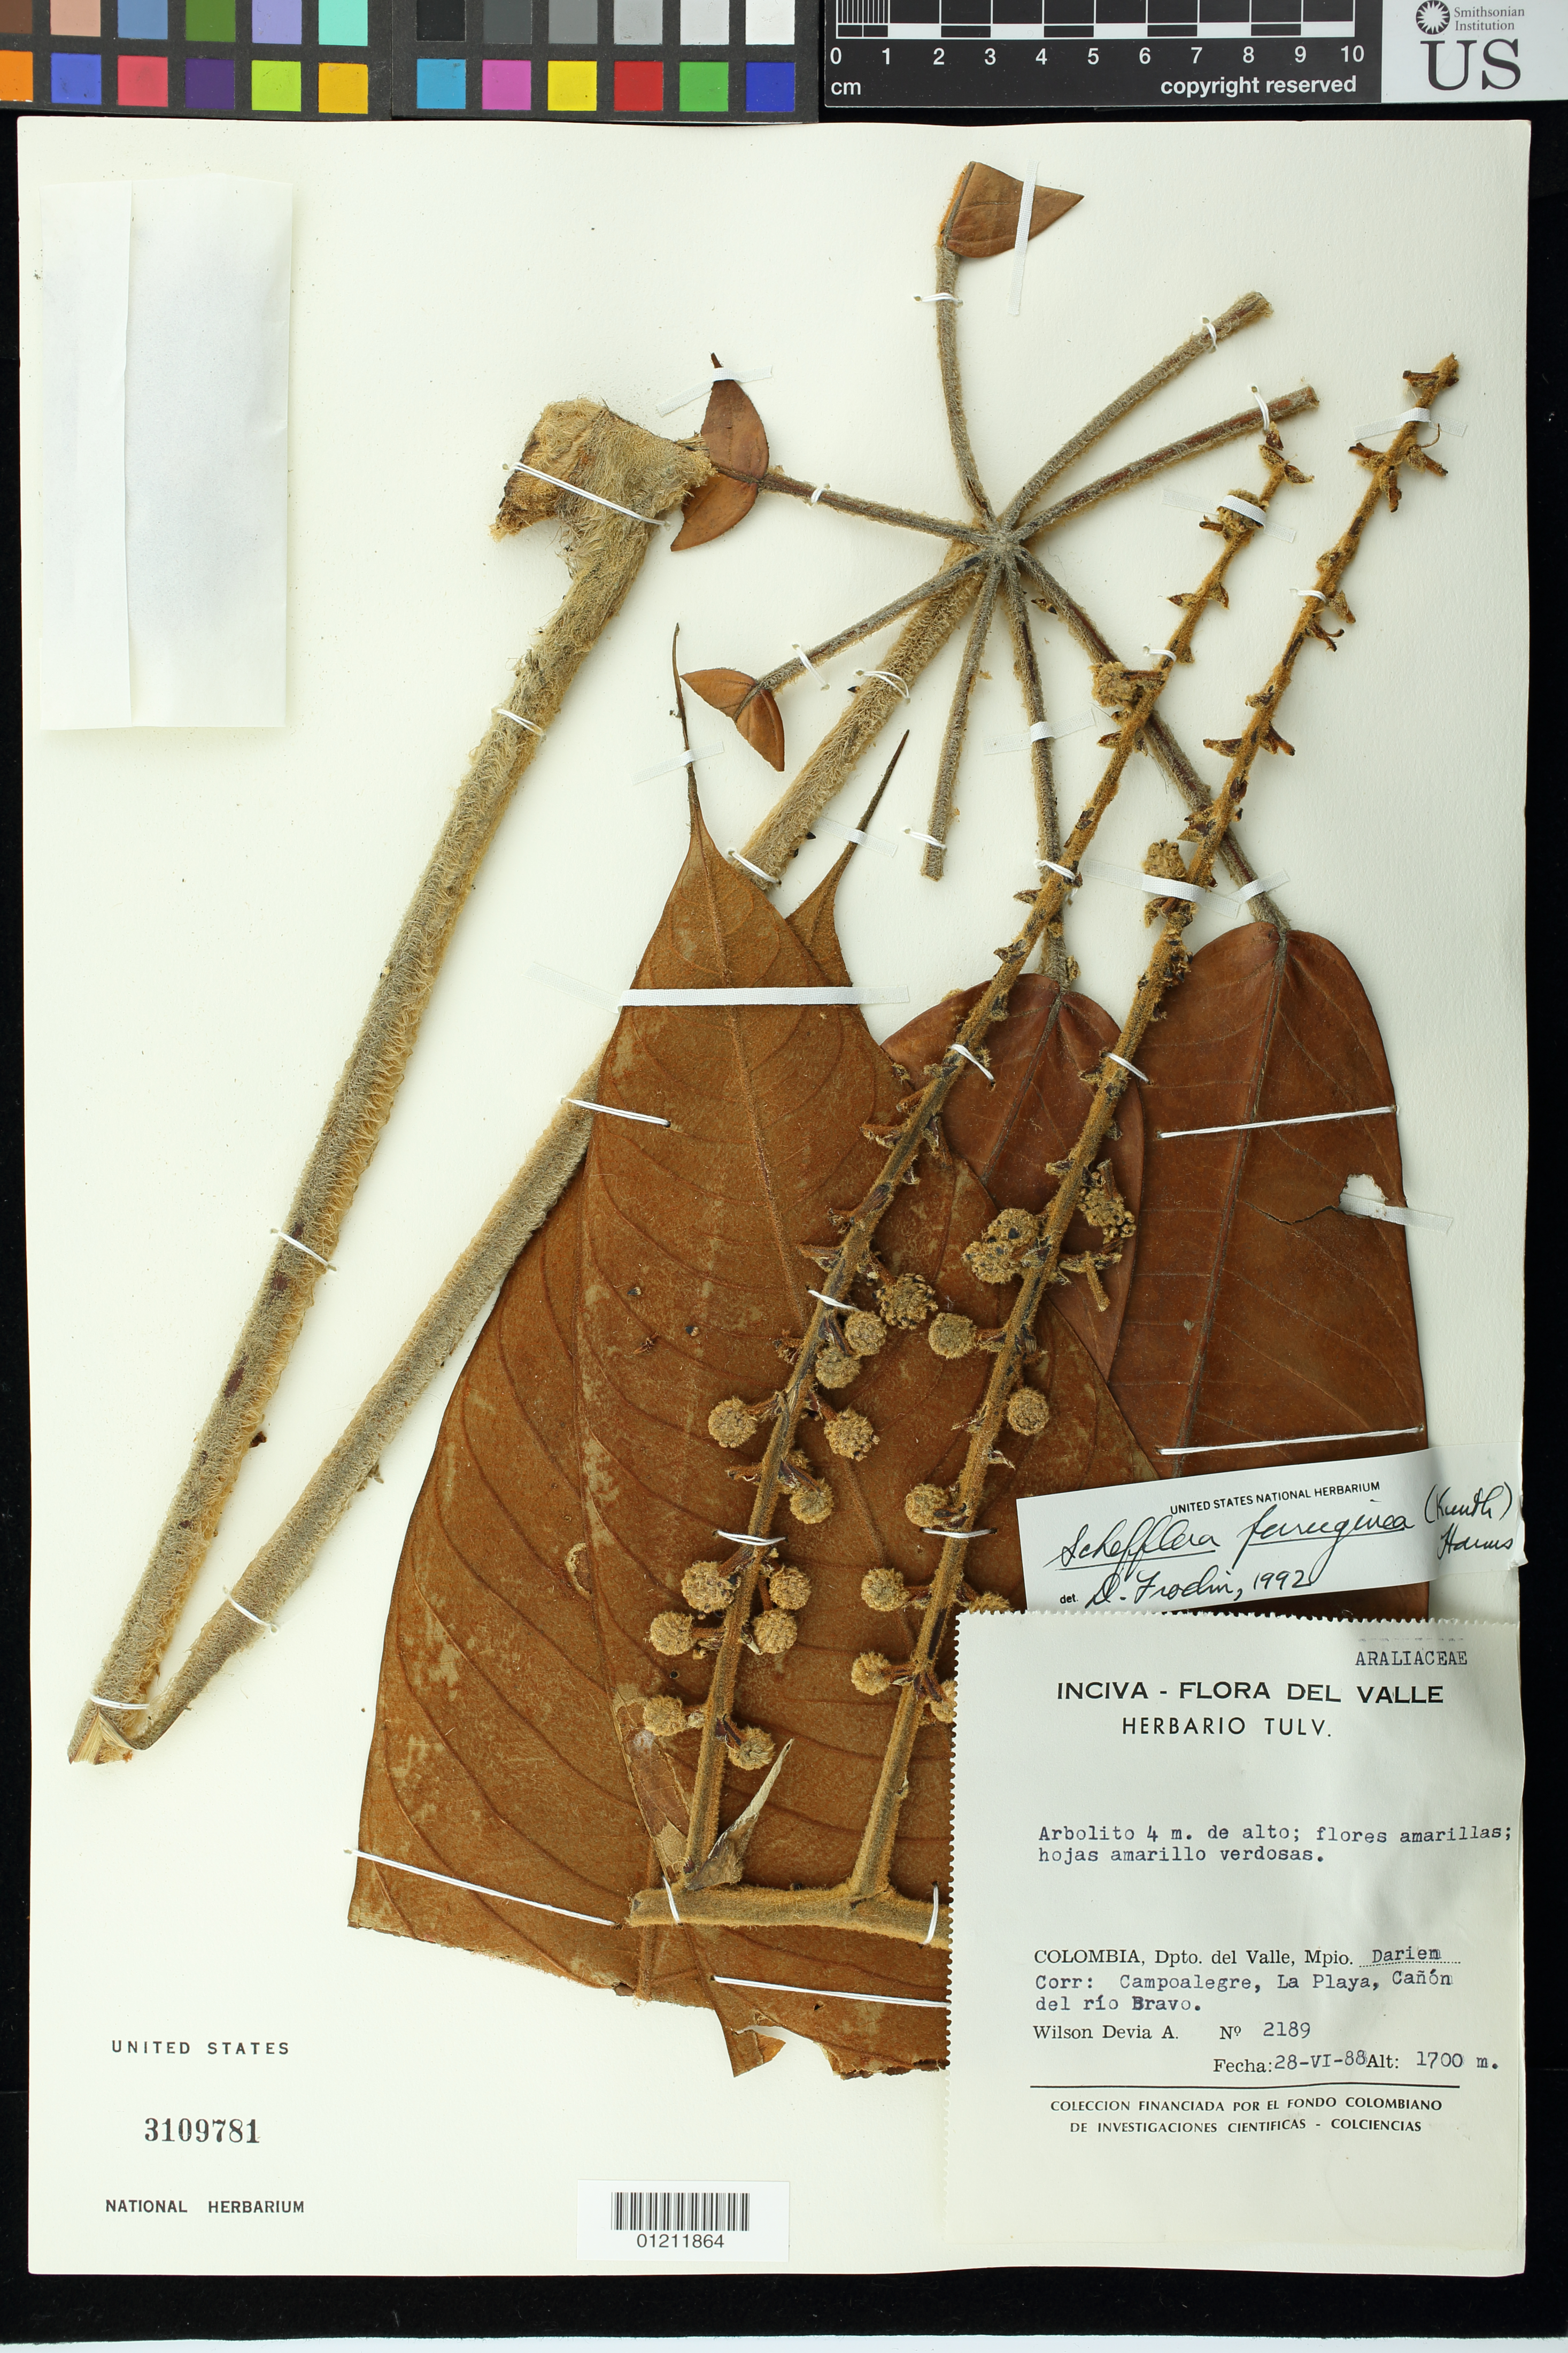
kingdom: Plantae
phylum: Tracheophyta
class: Magnoliopsida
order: Apiales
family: Araliaceae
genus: Schefflera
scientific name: Schefflera ferruginea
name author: (Willd. ex Schult.) Harms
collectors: D. A. Wilson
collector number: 2189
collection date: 1988-06-28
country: Colombia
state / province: Valle del Cauca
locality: Dpto. del Valle, Mpio. Darien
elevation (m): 1700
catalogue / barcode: US 3109781